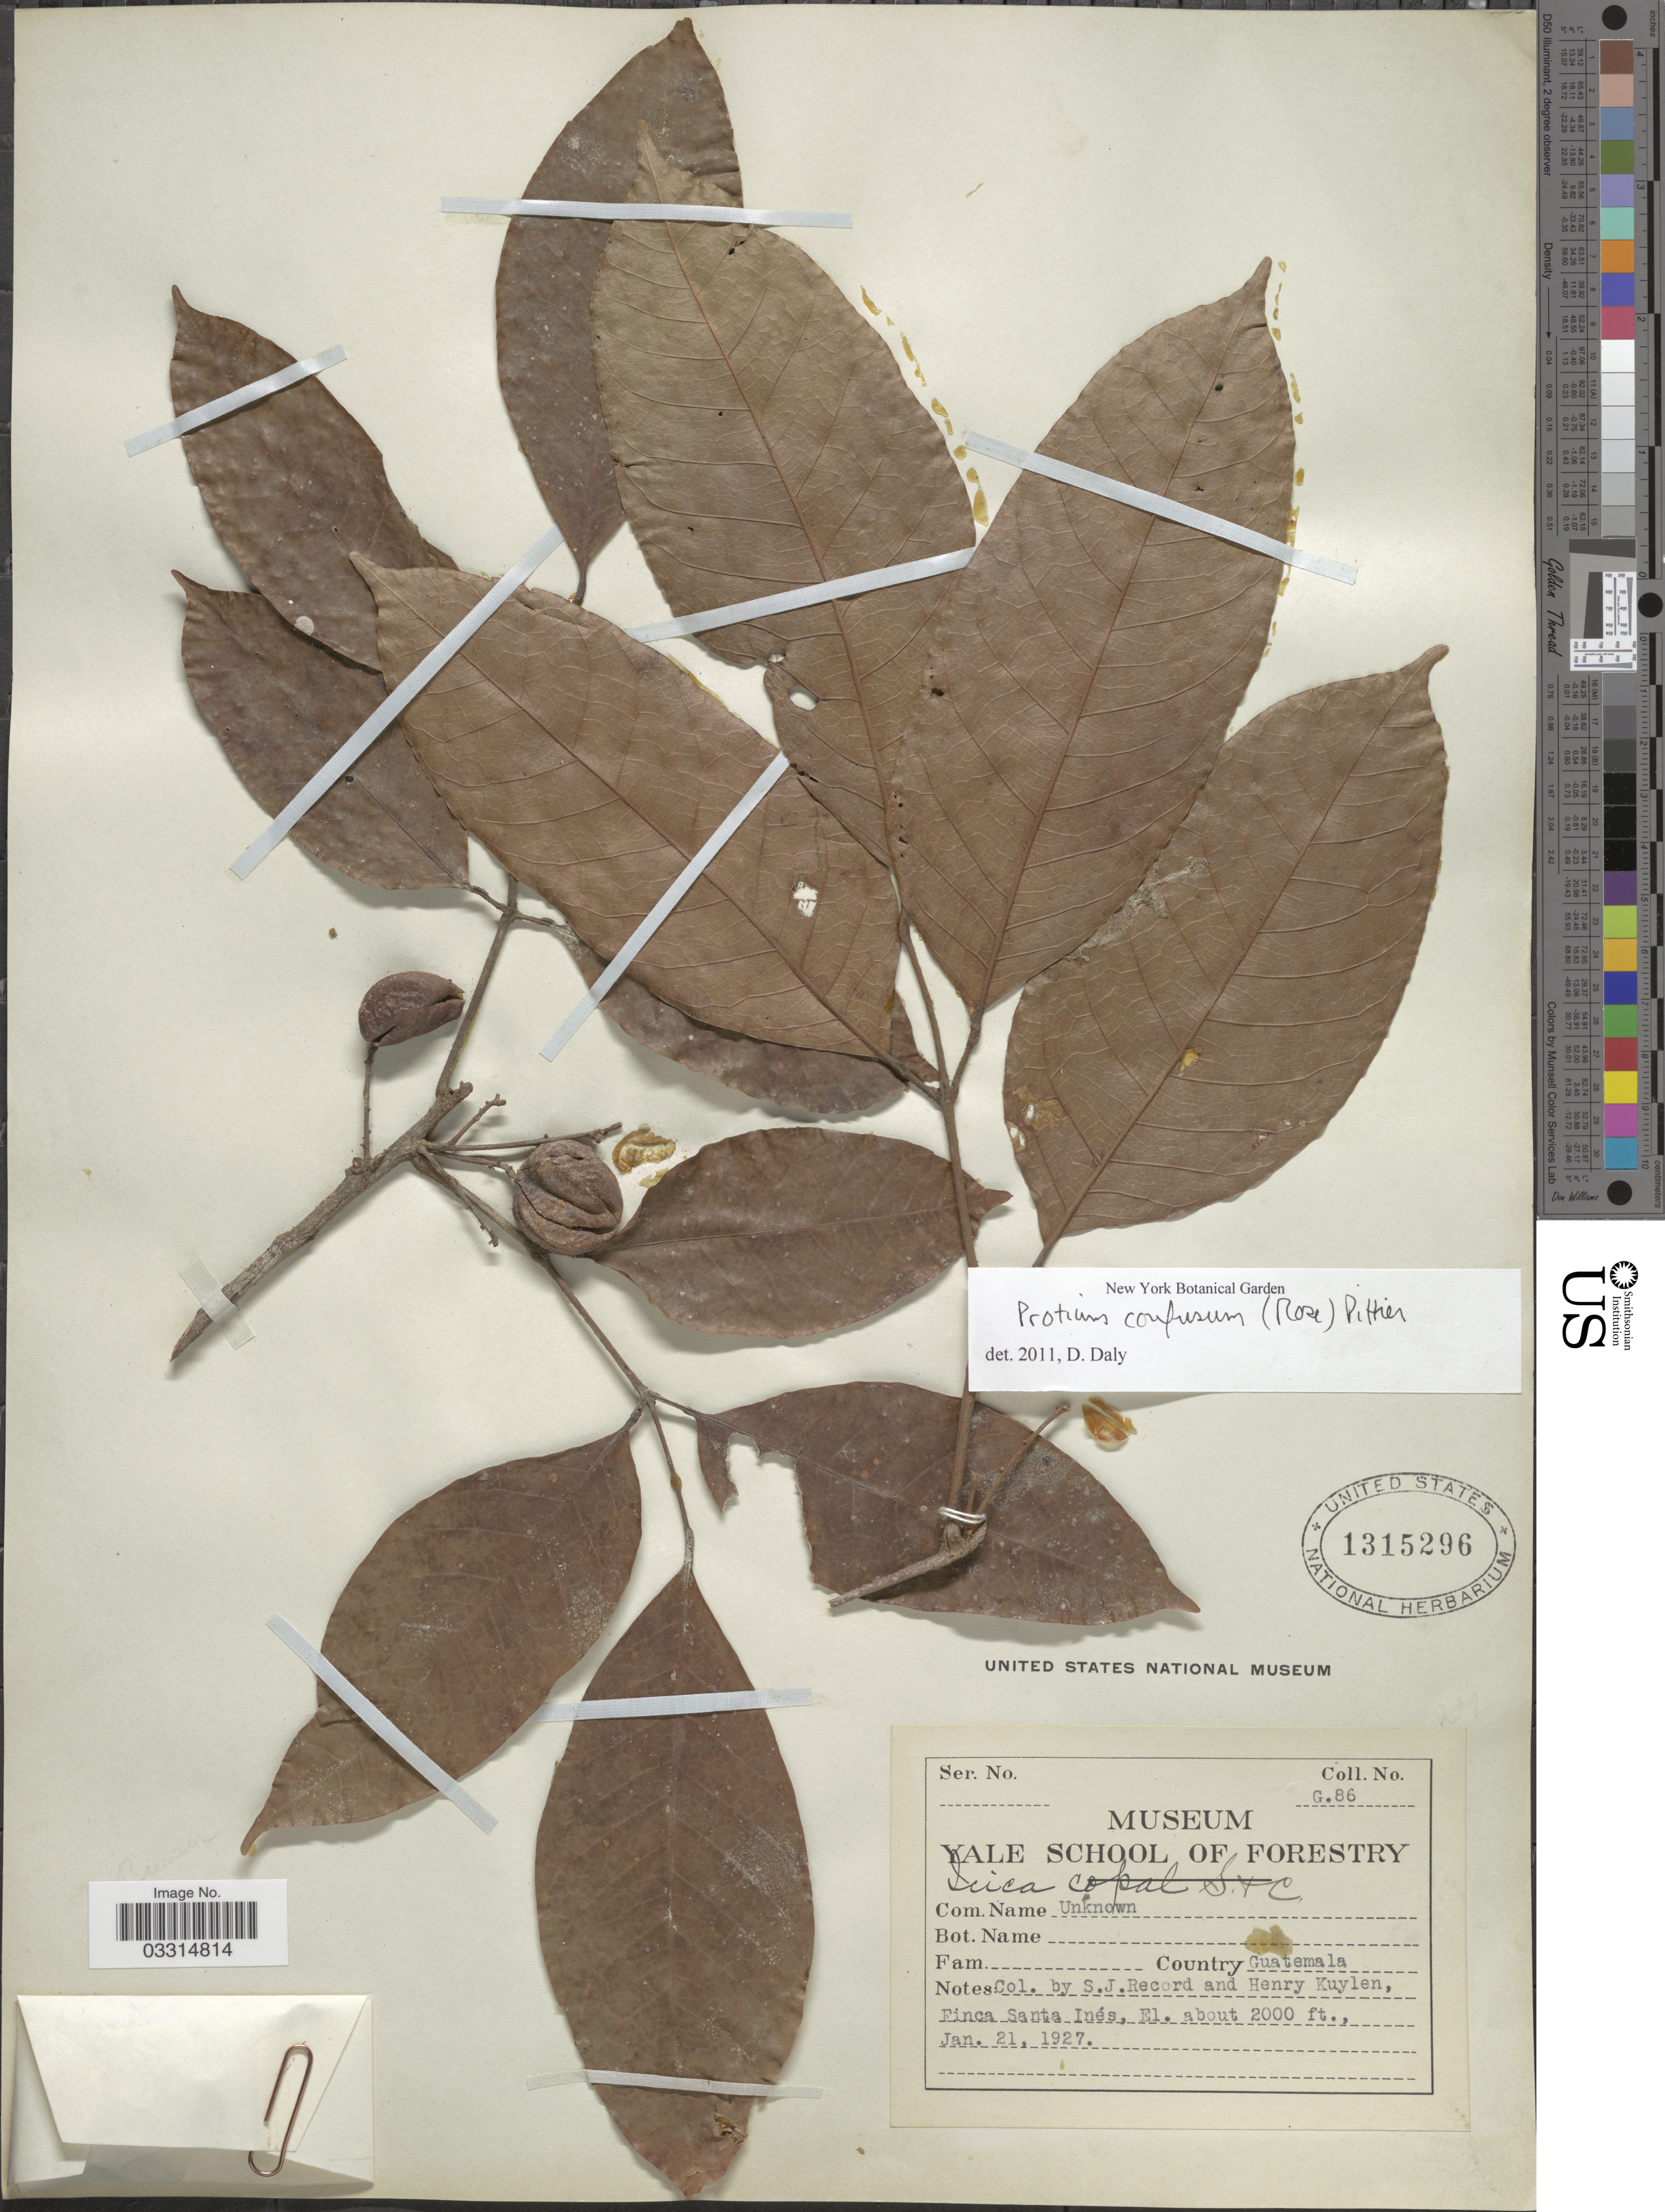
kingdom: Plantae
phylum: Tracheophyta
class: Magnoliopsida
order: Sapindales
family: Burseraceae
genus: Protium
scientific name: Protium confusum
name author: (Rose) Pittier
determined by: Daly, D. C.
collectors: S. J. Record & H. Kuylen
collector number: G86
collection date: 1927-01-21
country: Guatemala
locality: Finca Santa Inés.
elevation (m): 610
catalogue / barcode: US 1315296